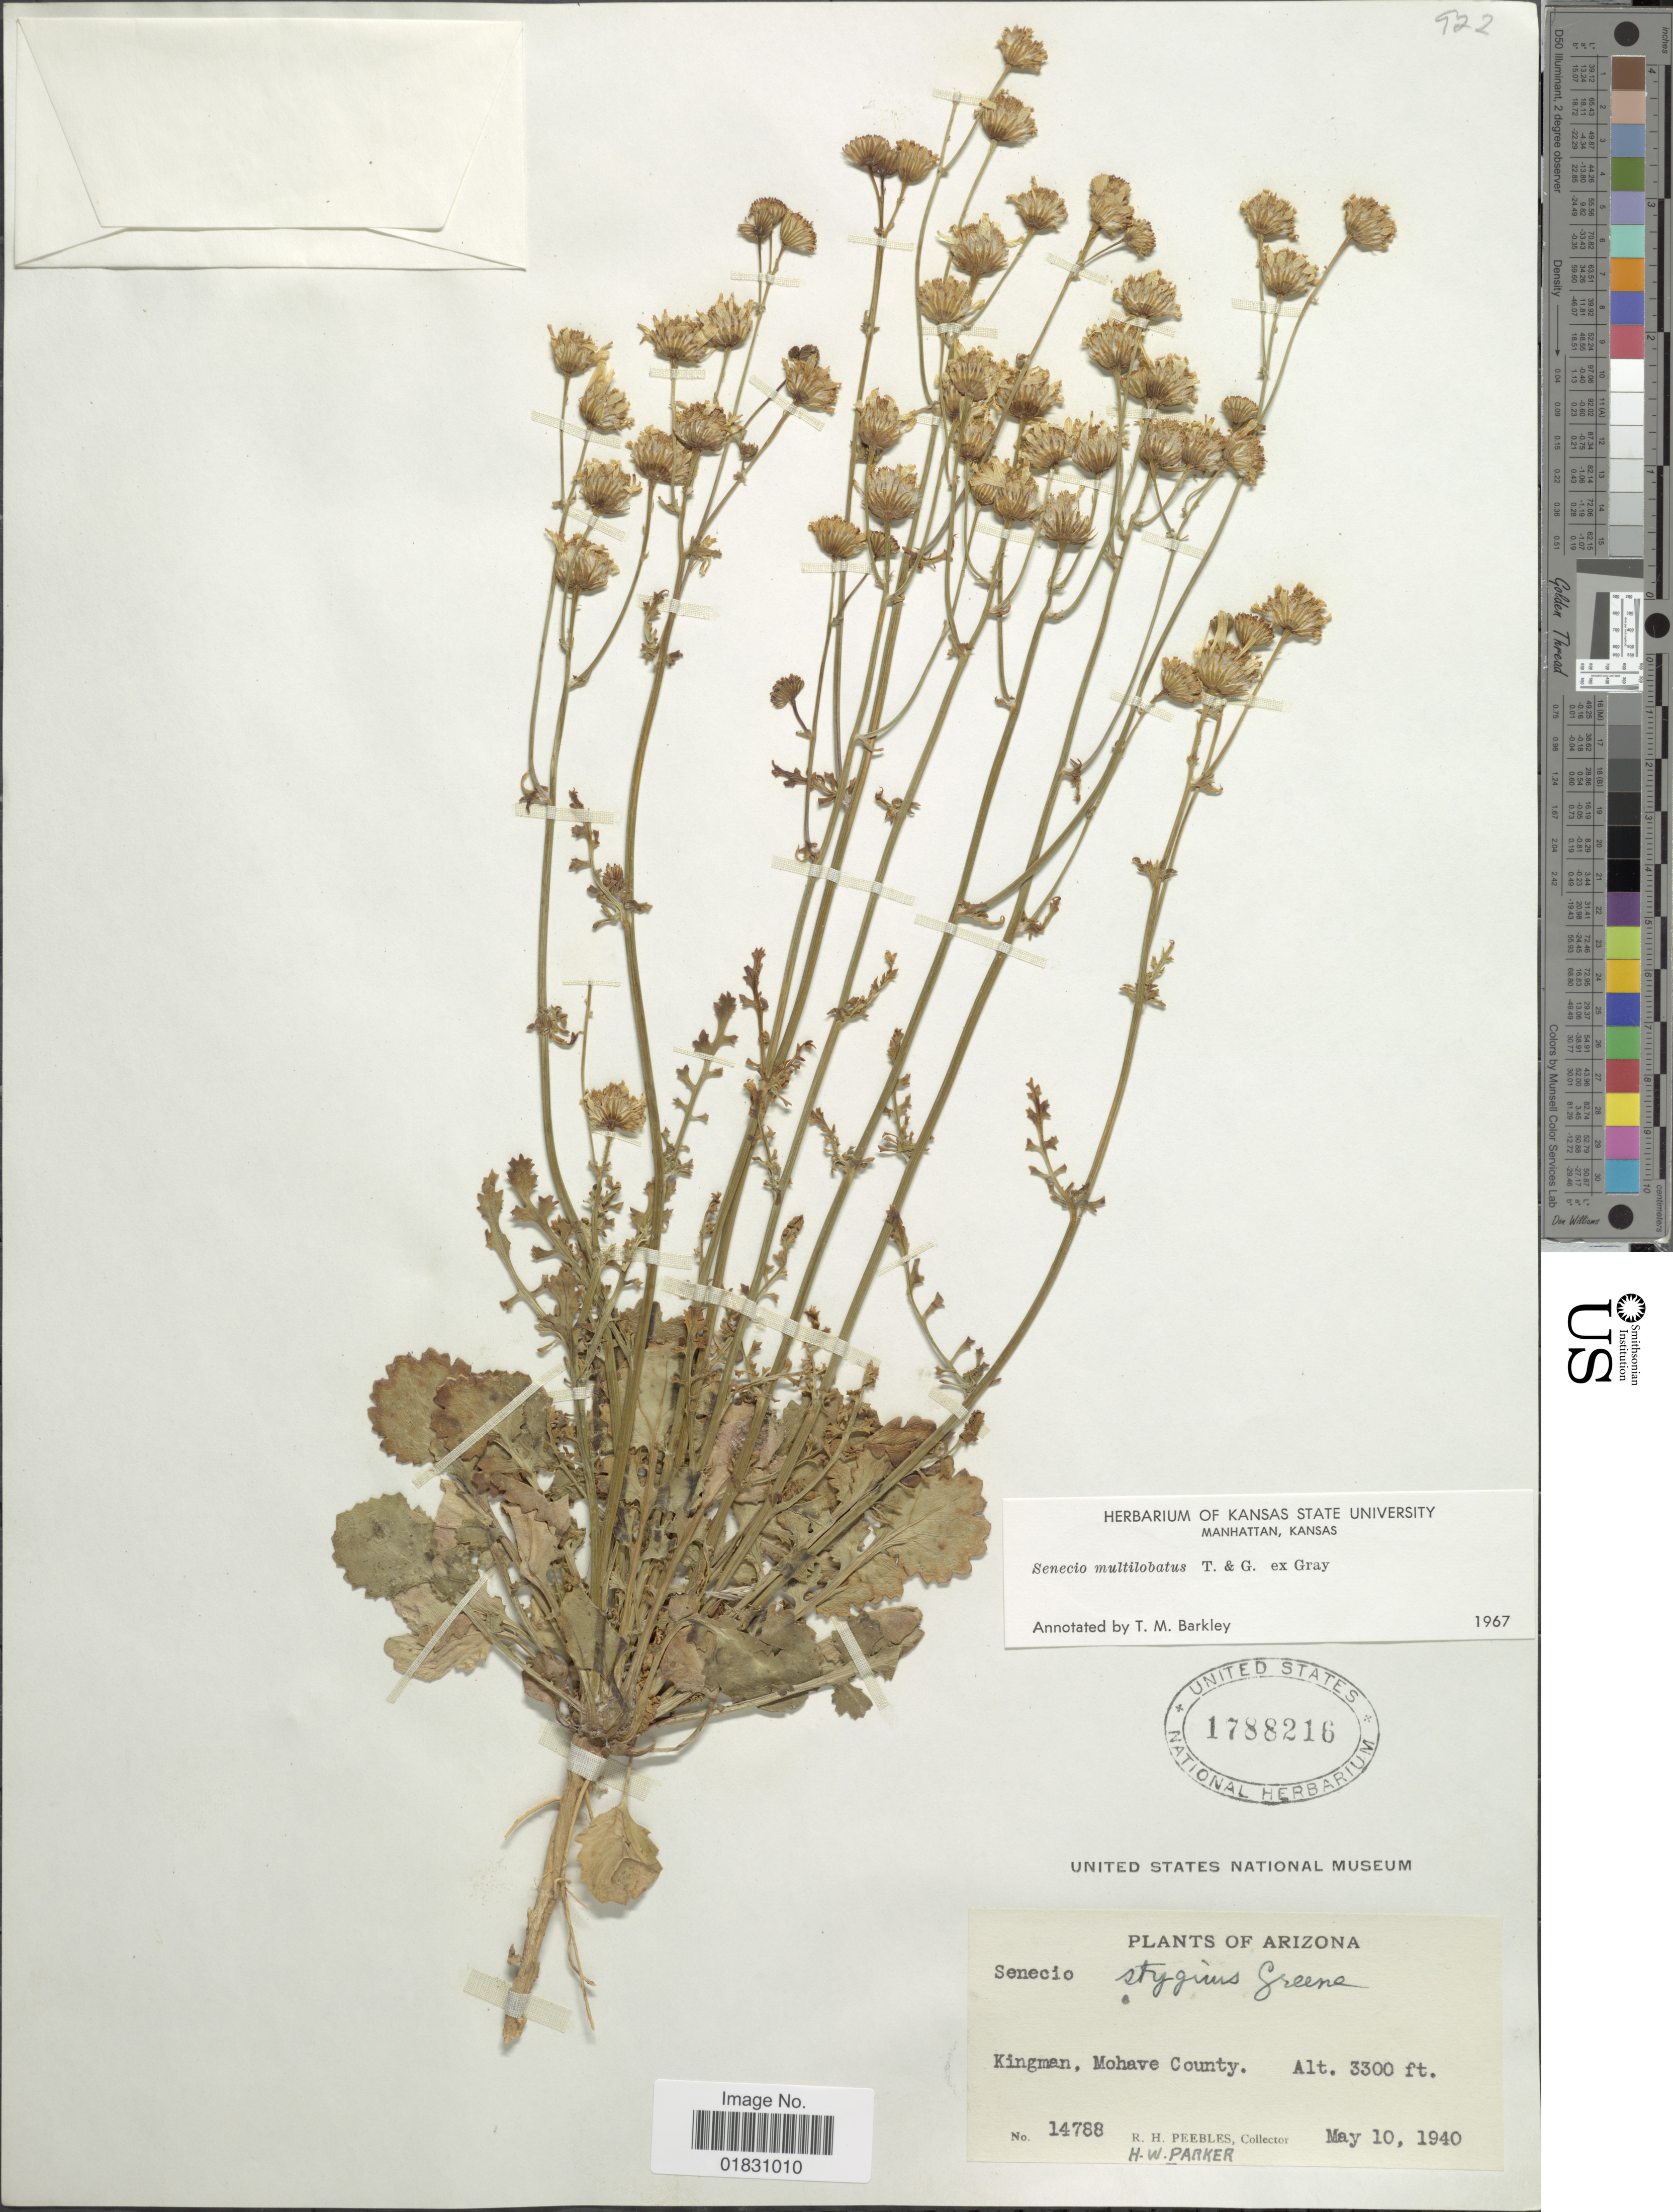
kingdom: Plantae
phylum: Tracheophyta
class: Magnoliopsida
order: Asterales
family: Asteraceae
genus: Packera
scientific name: Packera multilobata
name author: (Torr. & A. Gray) W.A. Weber & Á. Löve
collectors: R. H. Peebles & H. W. Parker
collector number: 14788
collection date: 1940-05-10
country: United States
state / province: Arizona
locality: Kingman, Mohave County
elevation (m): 1006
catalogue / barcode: US 1788216